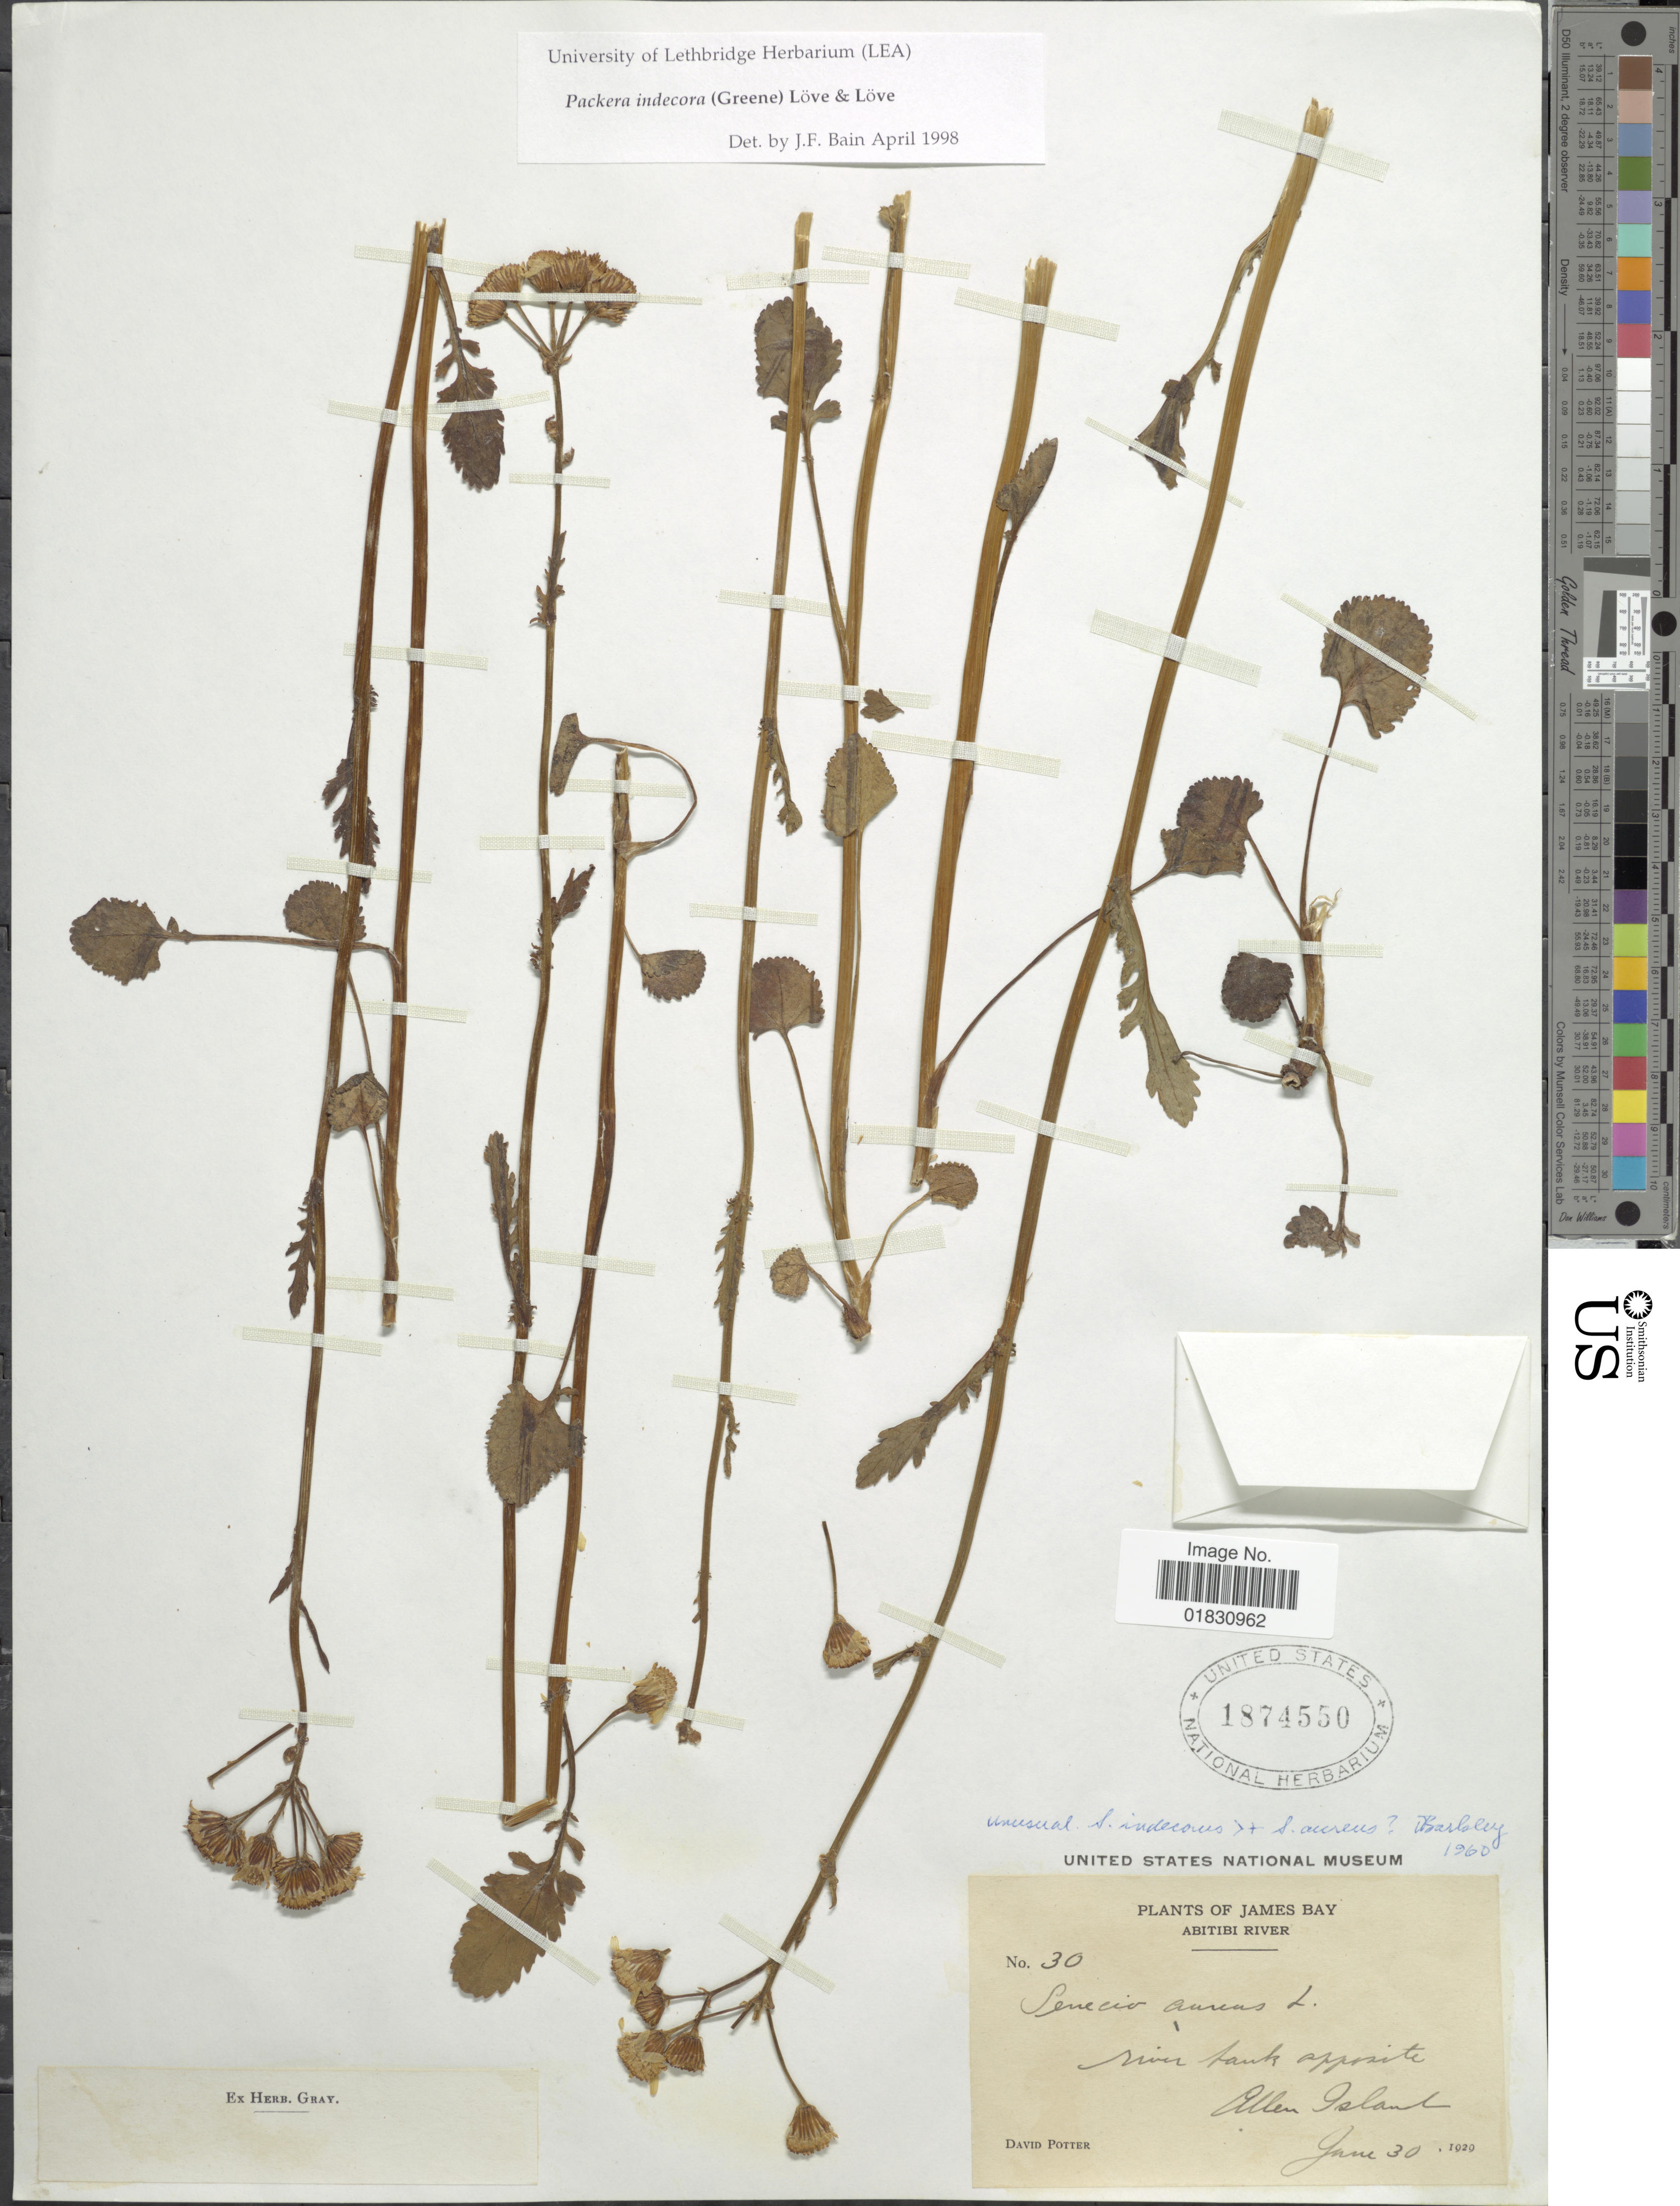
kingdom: Plantae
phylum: Tracheophyta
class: Magnoliopsida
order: Asterales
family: Asteraceae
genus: Packera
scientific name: Packera indecora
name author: (Greene) Á. Löve & D. Löve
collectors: D. Potter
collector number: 30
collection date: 1929-06-30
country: Canada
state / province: Ontario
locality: James Bay, Abitibi River, River bank opposite, Allen Island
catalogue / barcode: US 1874550